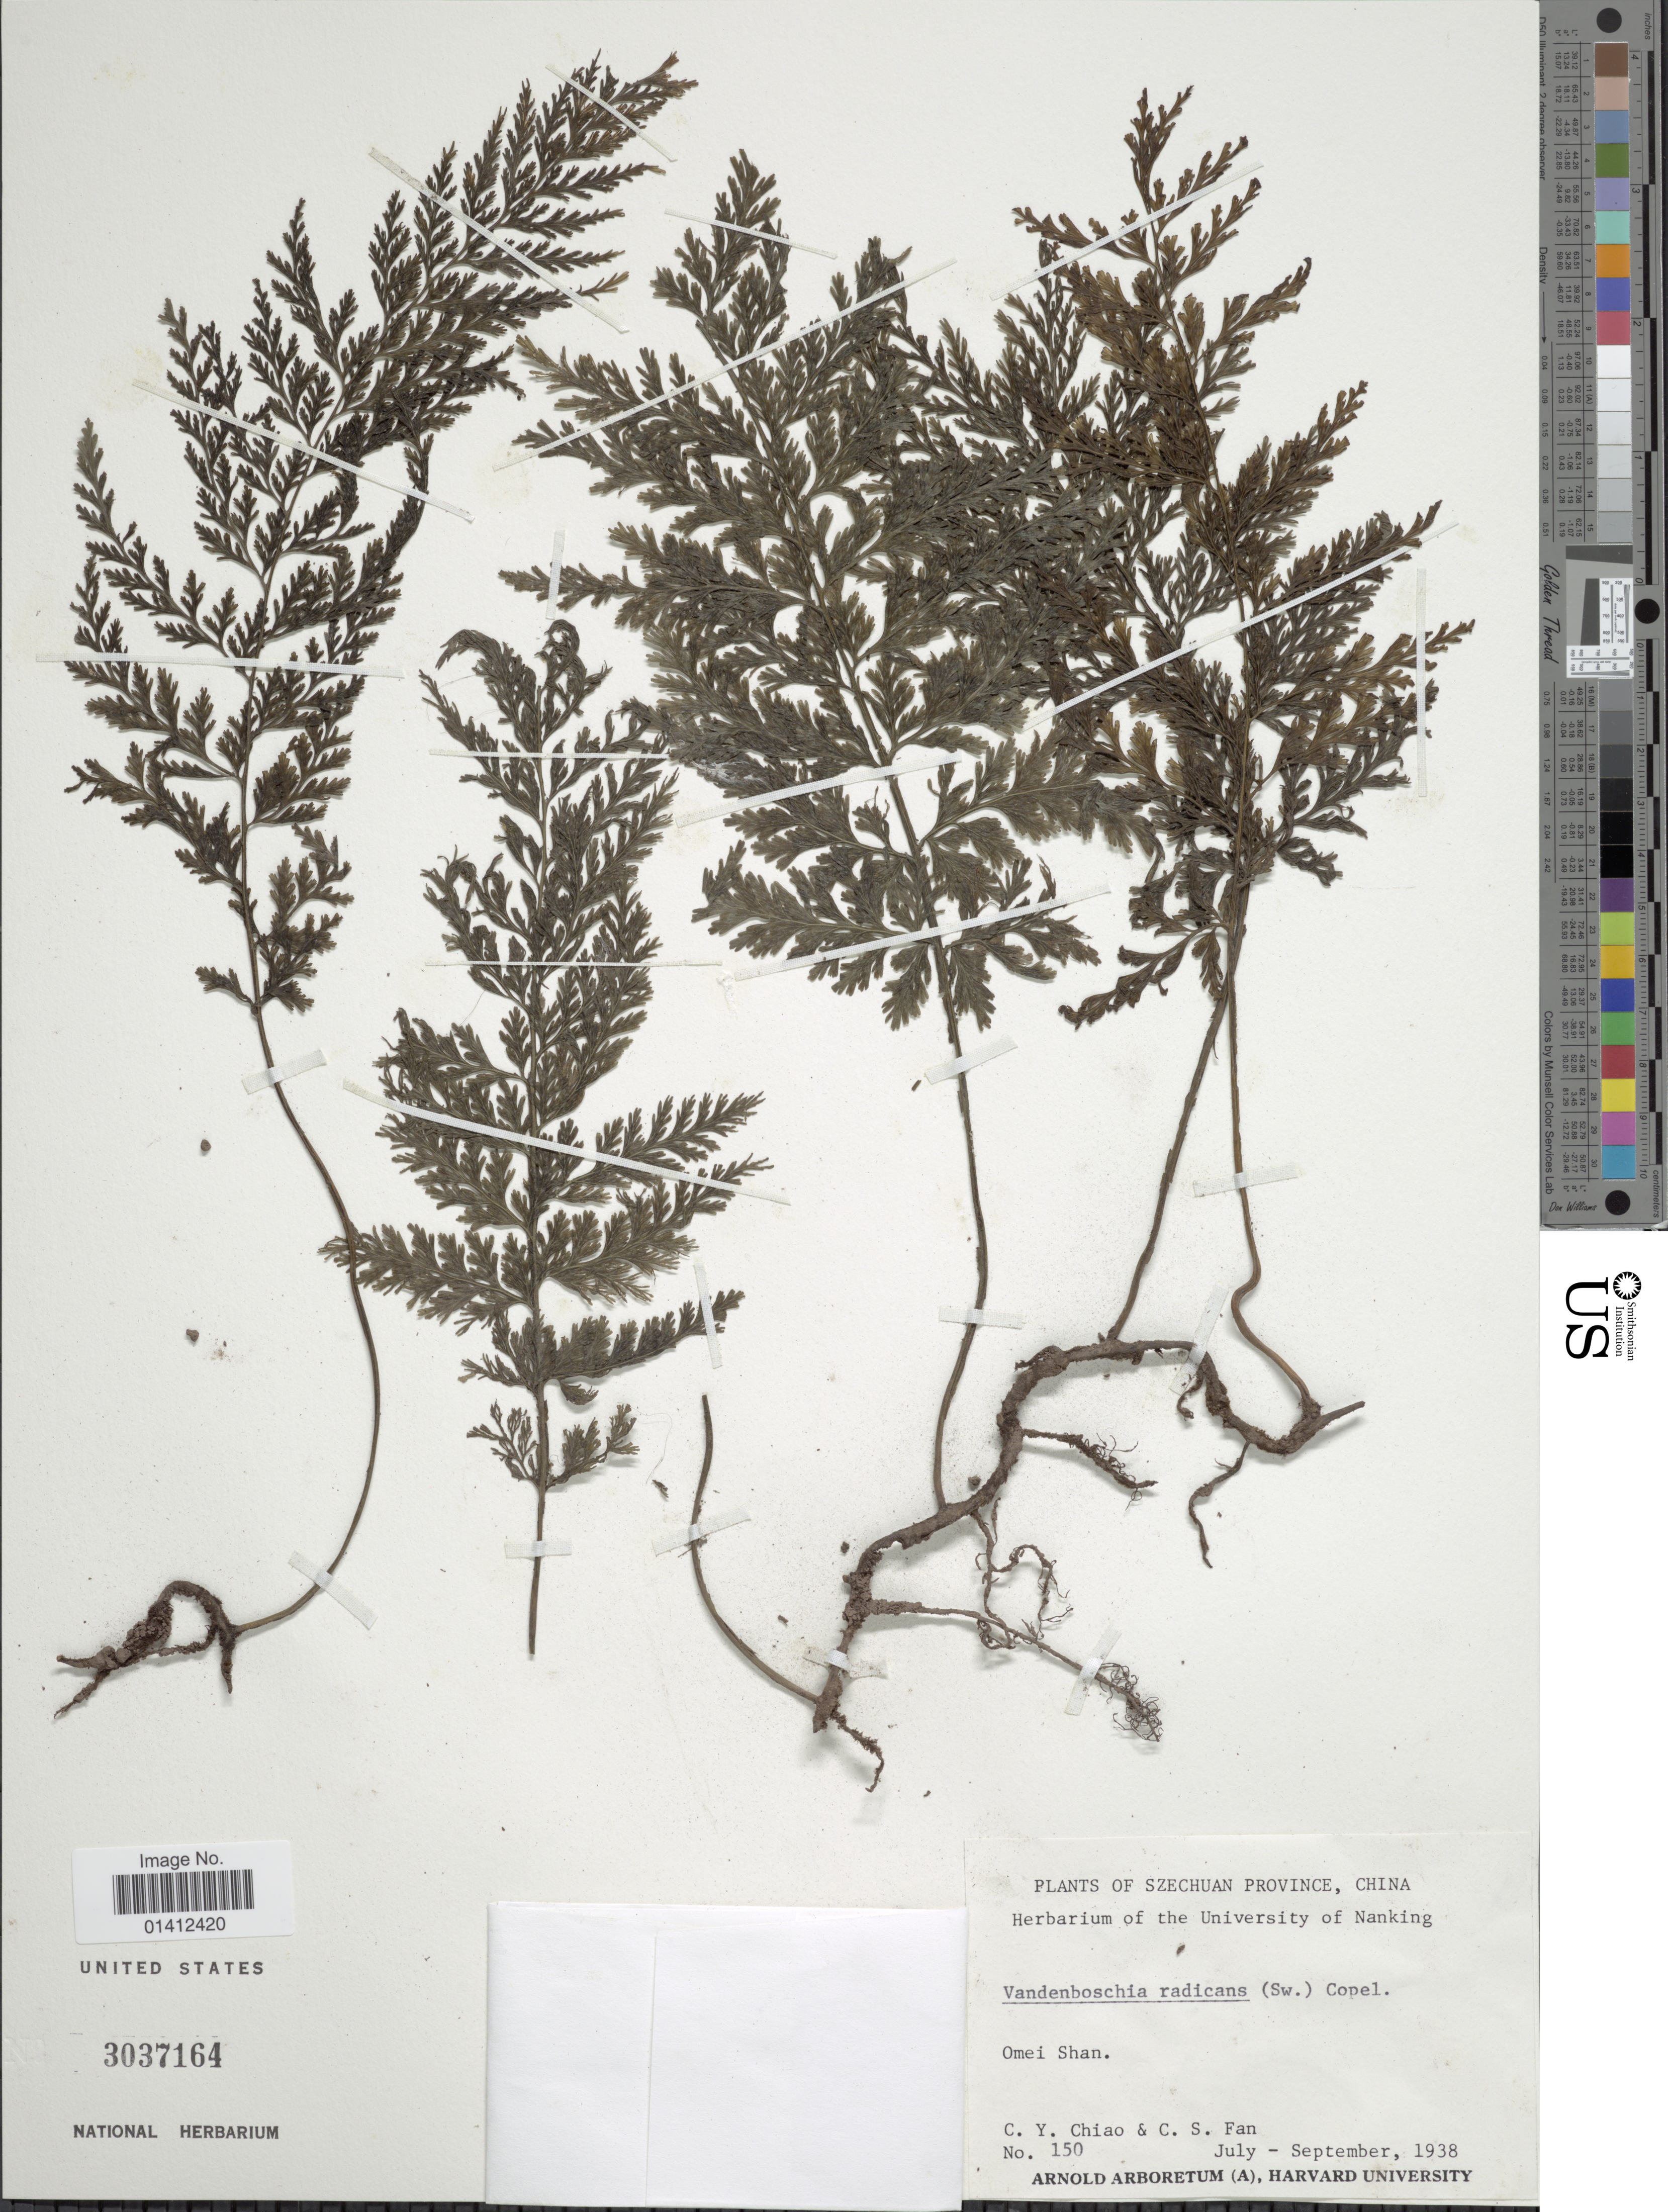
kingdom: Plantae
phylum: Tracheophyta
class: Polypodiopsida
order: Hymenophyllales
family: Hymenophyllaceae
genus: Vandenboschia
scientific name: Vandenboschia radicans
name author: (Sw.) Copel.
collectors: C. Y. Chiao & C. S. Fan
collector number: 150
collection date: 1938-07/1938-09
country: China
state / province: Sichuan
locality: Szechuan Province, Omei Shan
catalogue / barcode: US 3037164